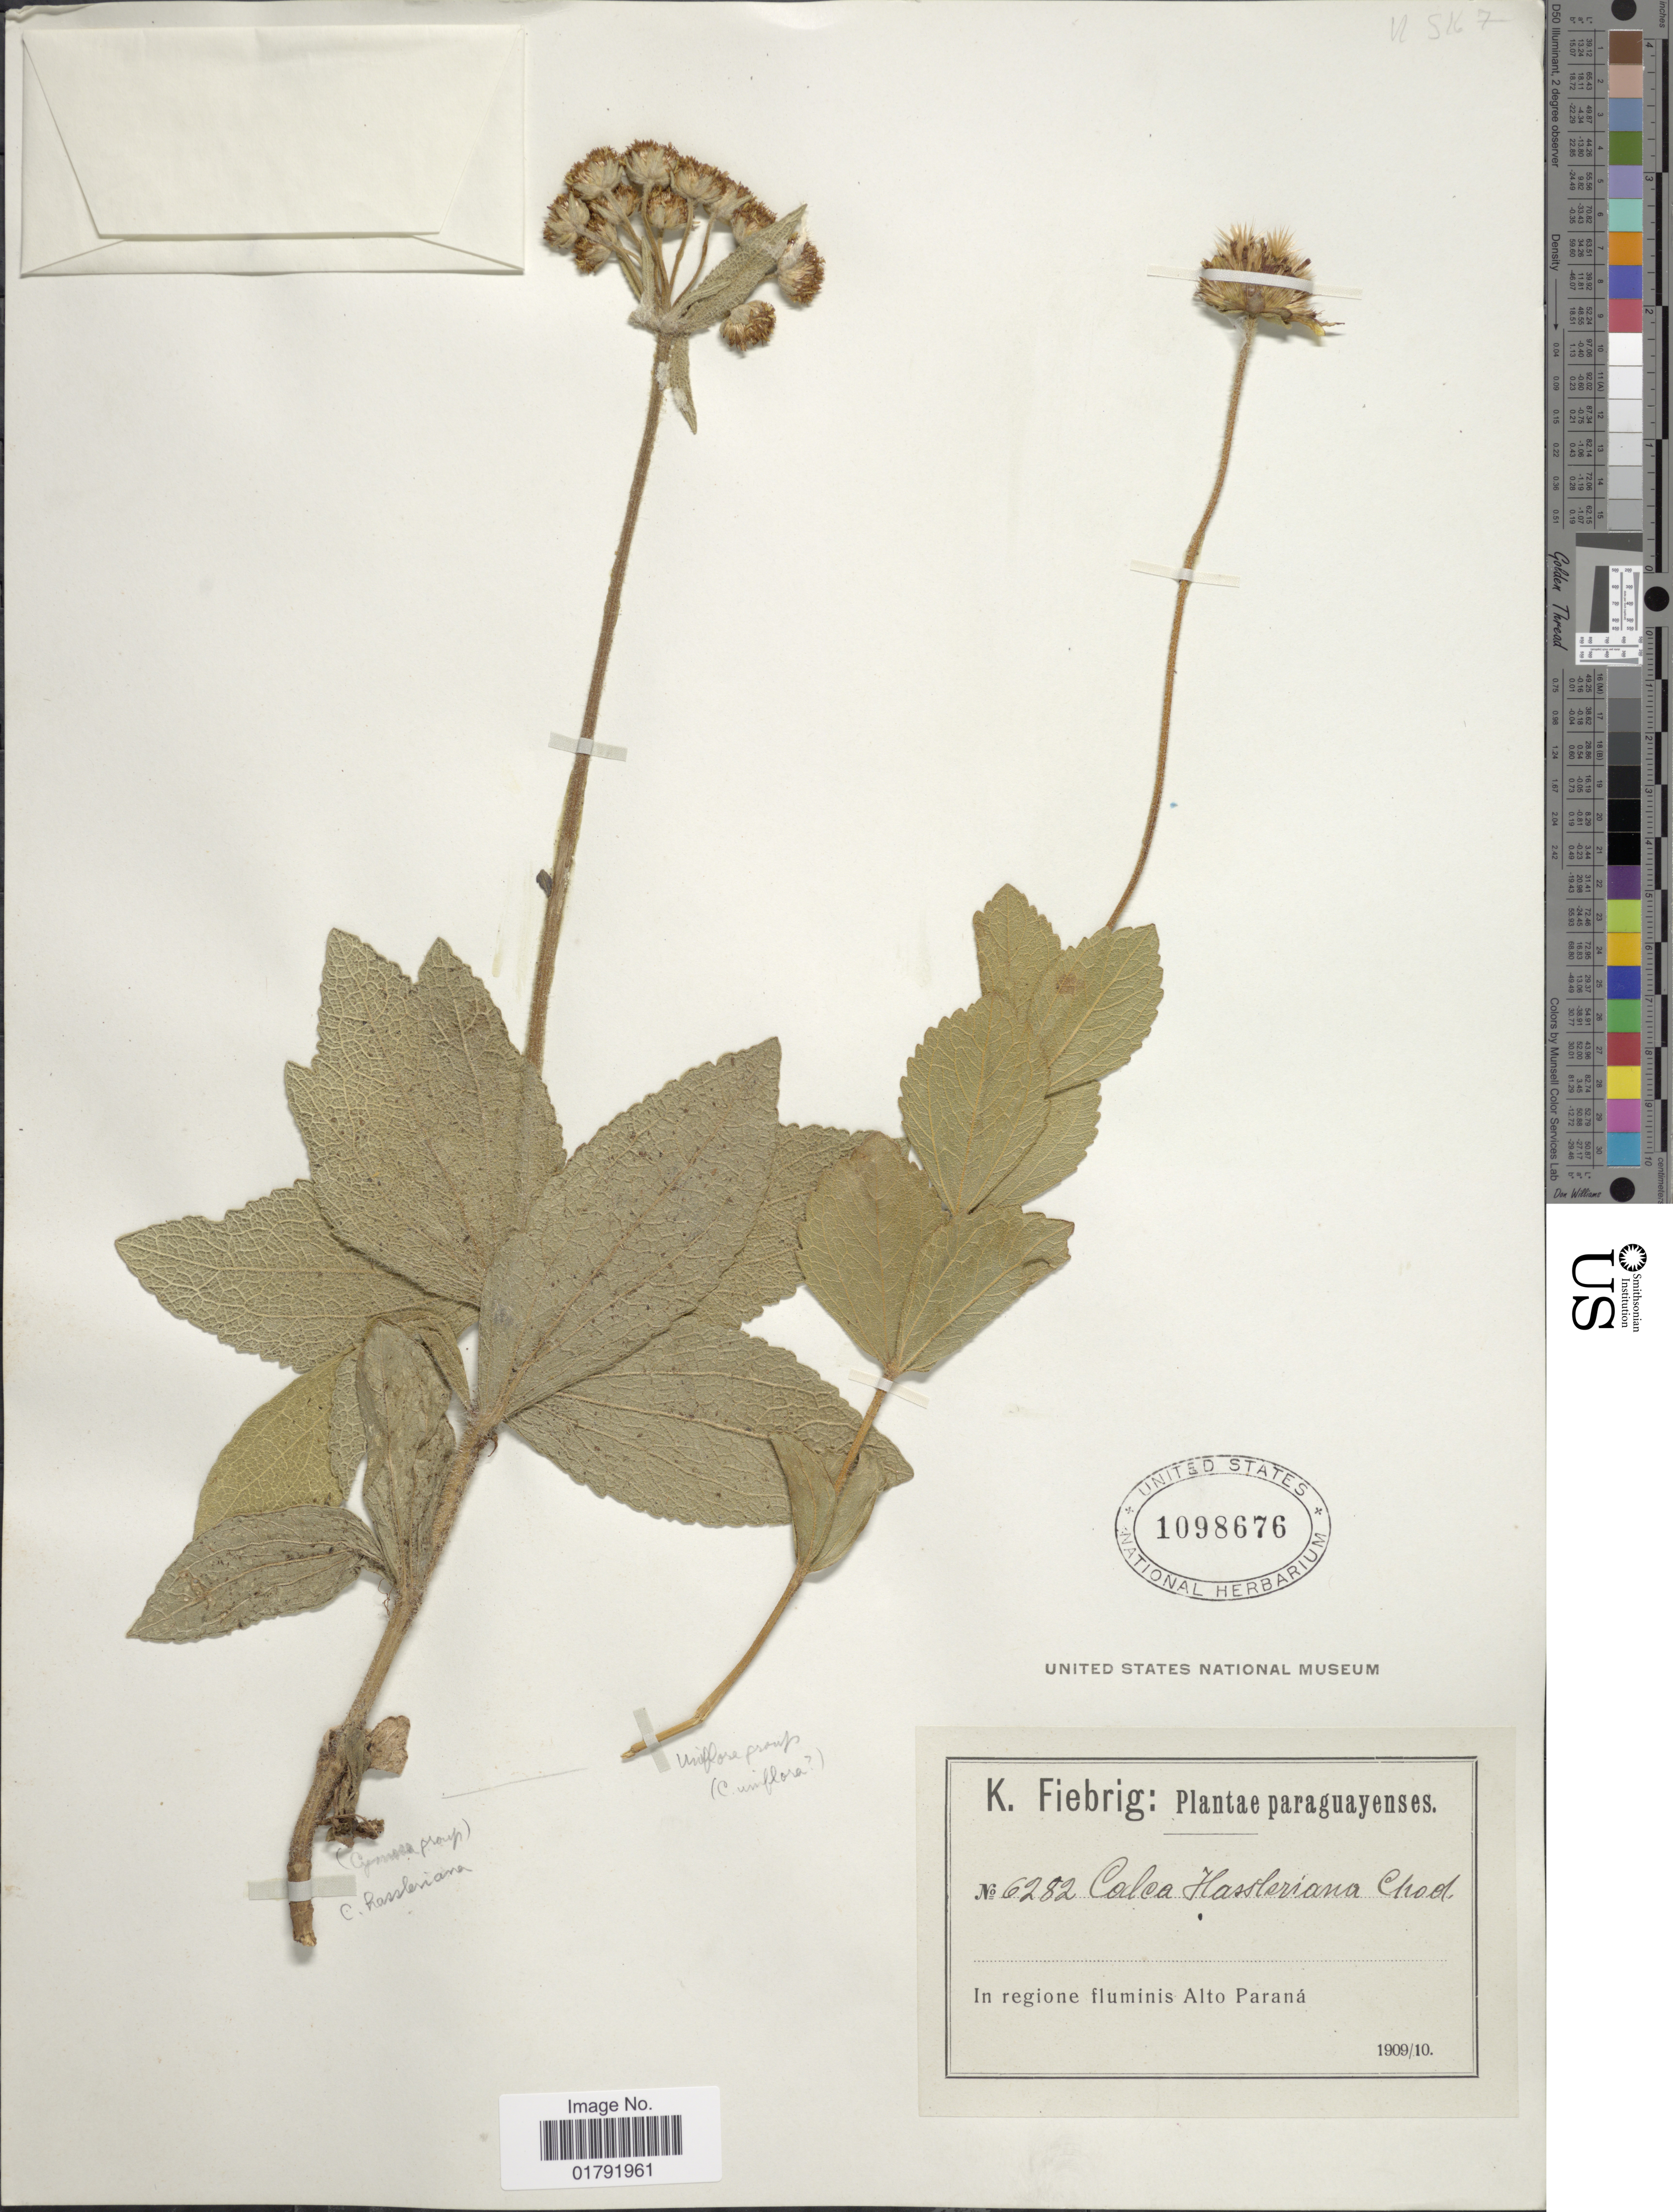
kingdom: Plantae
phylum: Tracheophyta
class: Magnoliopsida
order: Asterales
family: Asteraceae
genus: Calea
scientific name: Calea hassleriana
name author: Chodat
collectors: K. Fiebrig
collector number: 6282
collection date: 1909/1910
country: Paraguay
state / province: Alto Parana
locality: In regione fluminis Alto Parana.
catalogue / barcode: US 1098676